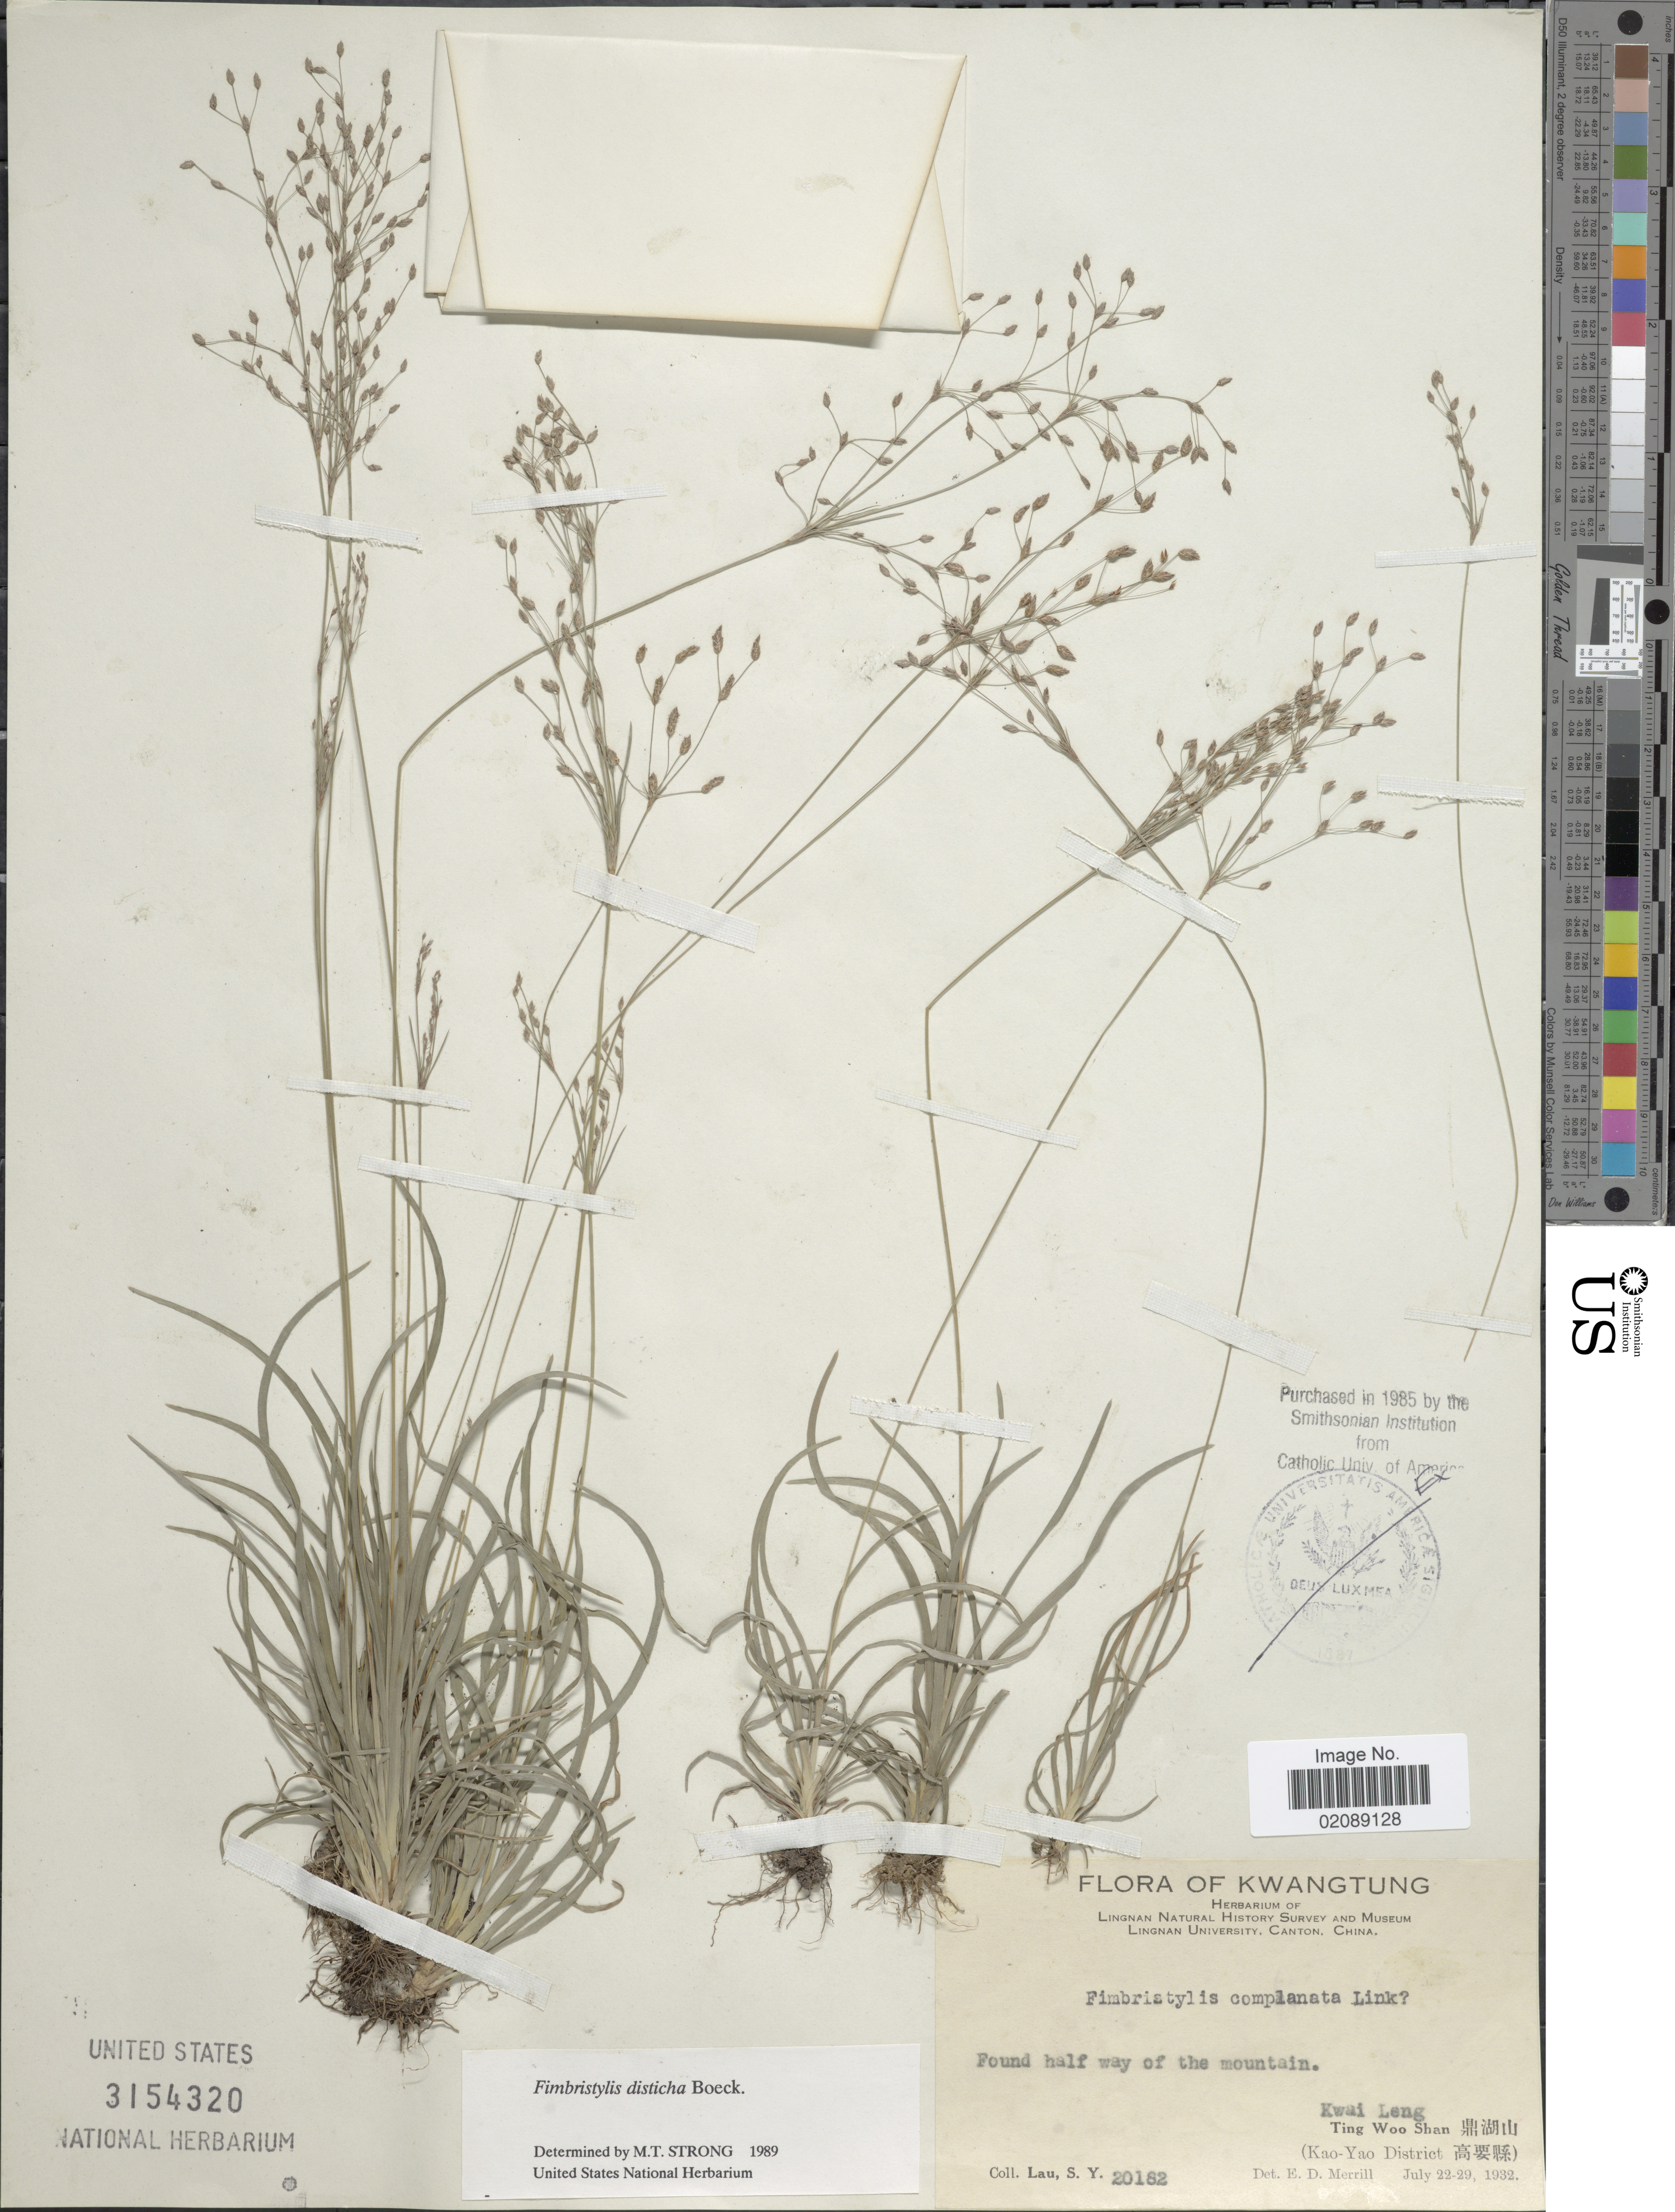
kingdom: Plantae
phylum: Tracheophyta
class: Liliopsida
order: Poales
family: Cyperaceae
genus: Fimbristylis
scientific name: Fimbristylis disticha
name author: Boeckeler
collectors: S. Y. Lau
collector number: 20182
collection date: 1932-07-22/1932-07-29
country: China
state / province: Guangdong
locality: Kwatung,Found half way of the mountain, Kwai Leng, Ting Woo Shan (Kao-Yao District)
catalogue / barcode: US 3154320